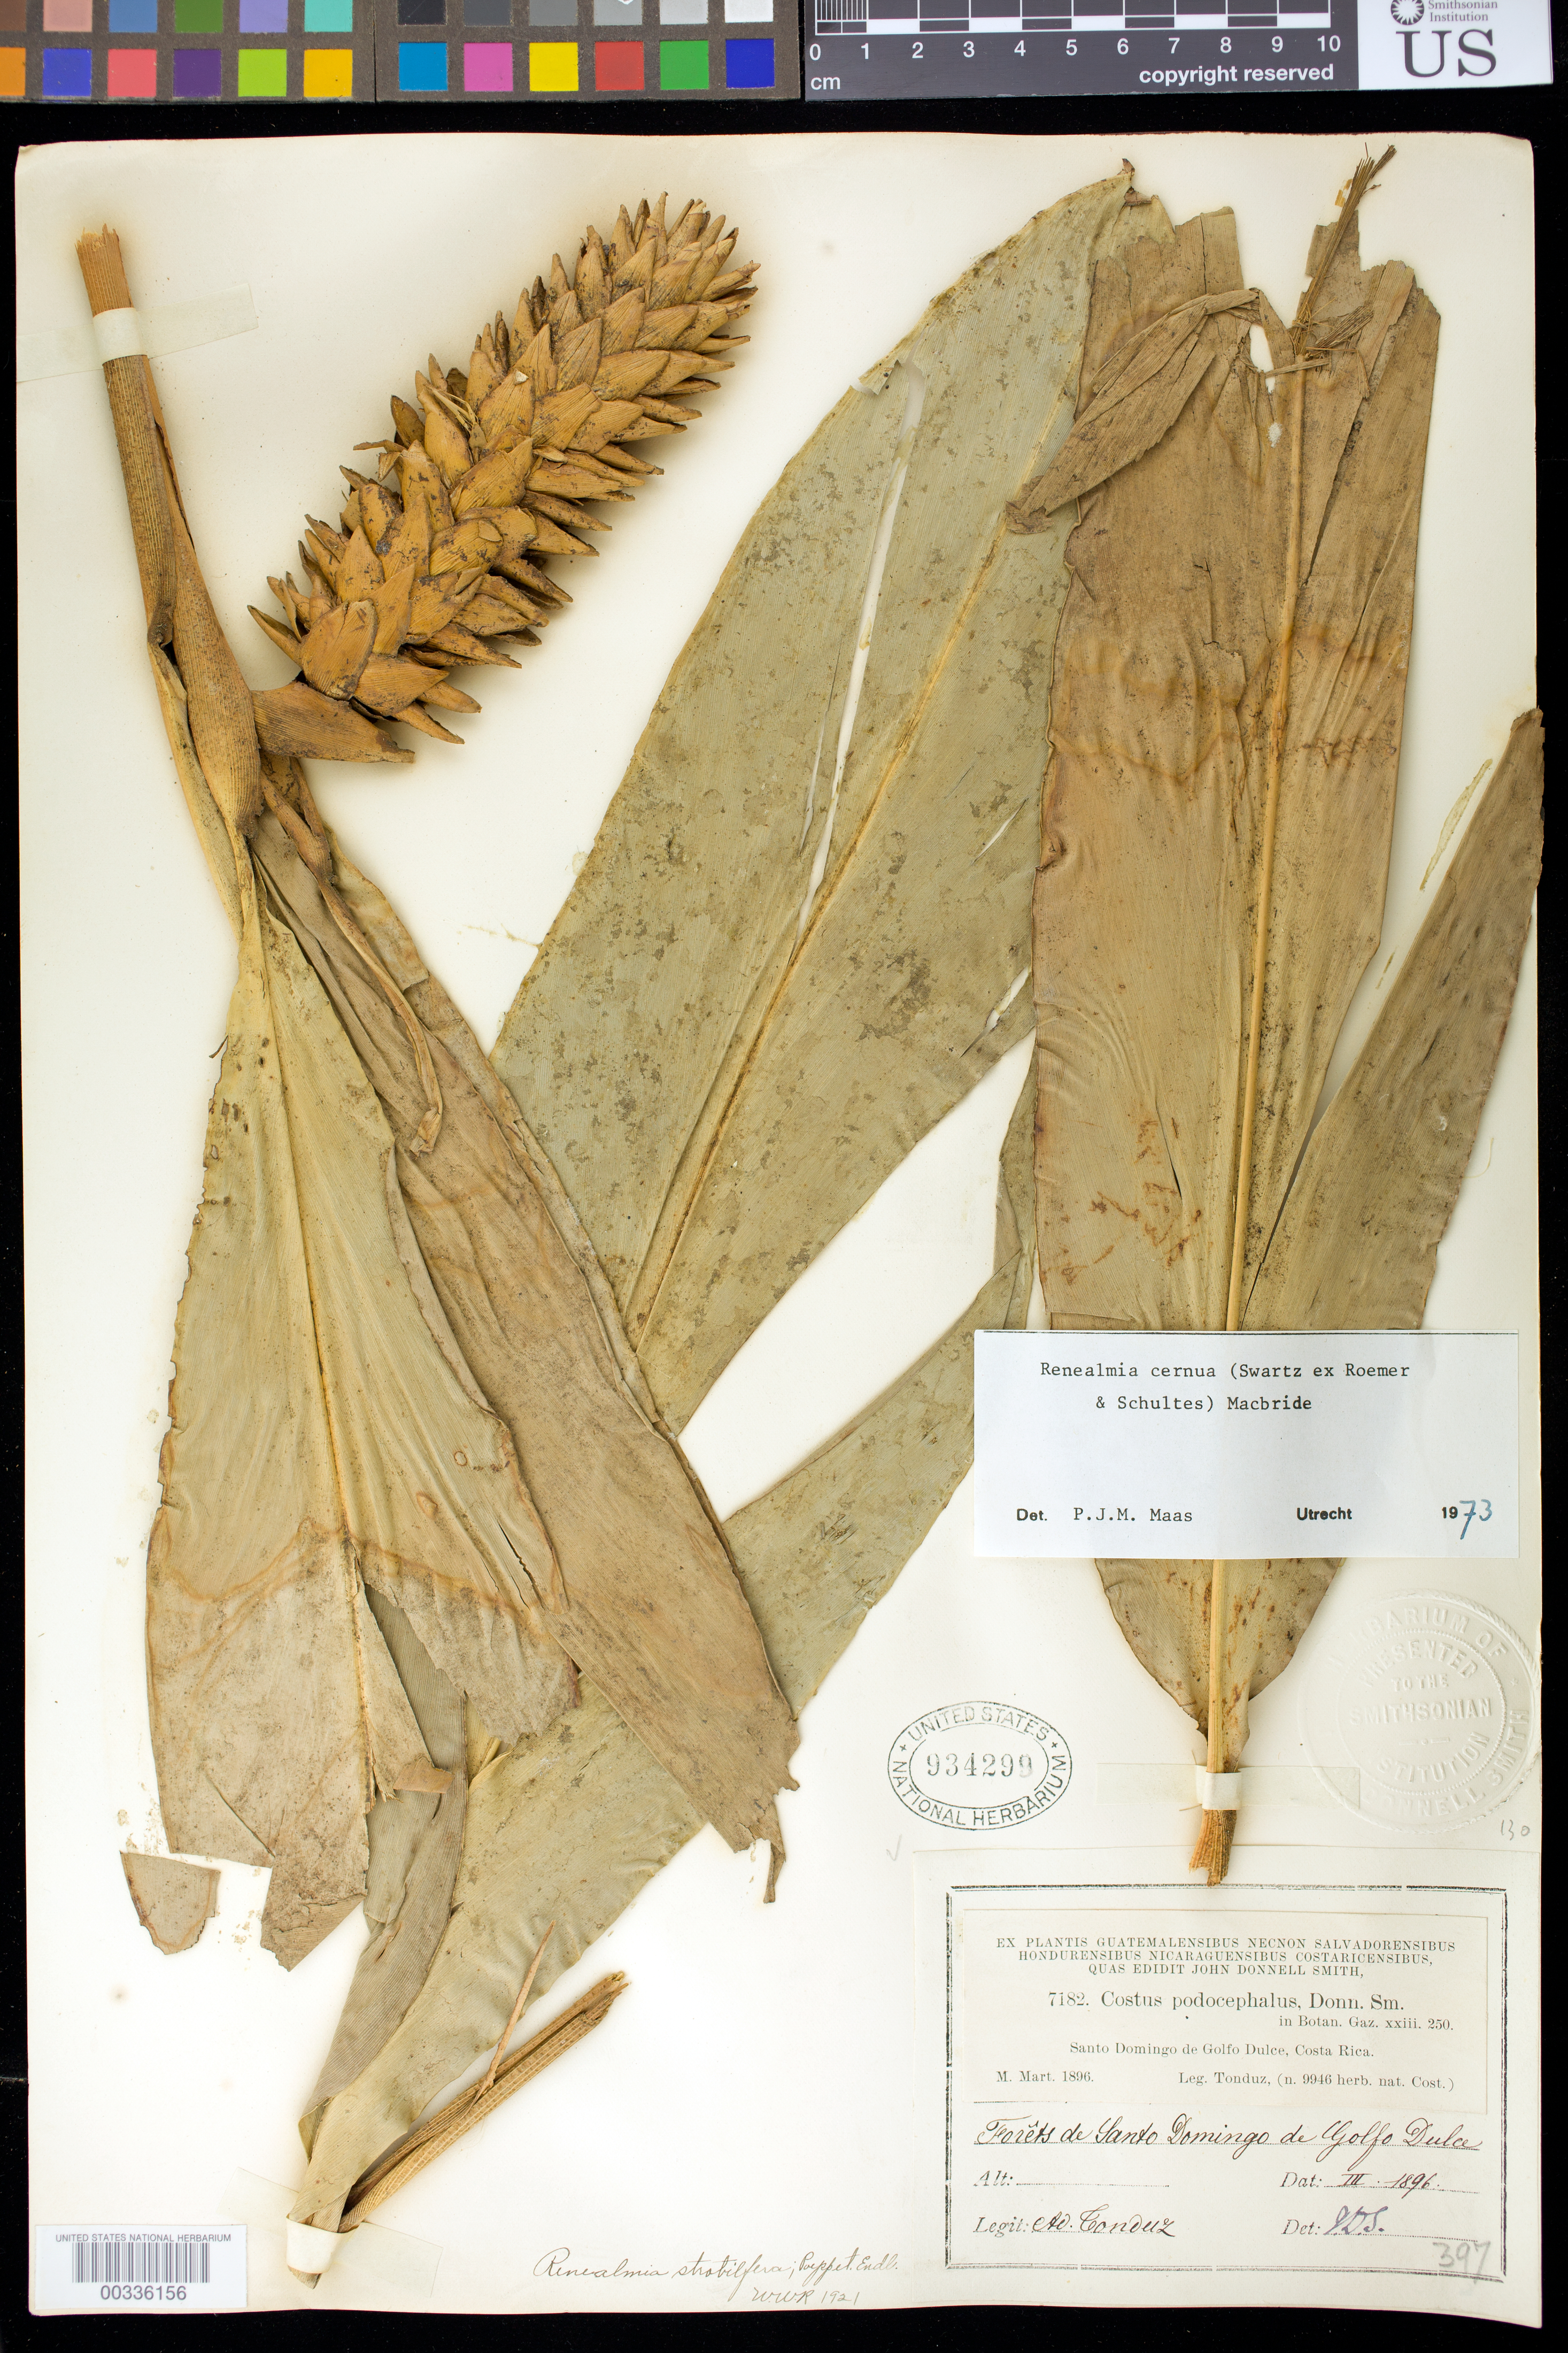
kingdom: Plantae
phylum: Tracheophyta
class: Liliopsida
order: Zingiberales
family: Zingiberaceae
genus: Renealmia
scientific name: Renealmia cernua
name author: (Sw. ex Roem. & Schult.) J.F. Macbr.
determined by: Maas, Paul J. M.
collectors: A. Tonduz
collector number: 7182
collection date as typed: Mar 1896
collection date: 1896-03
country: Costa Rica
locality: Forets de Santo Domingo de Golfo Dulce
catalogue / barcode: US 934299